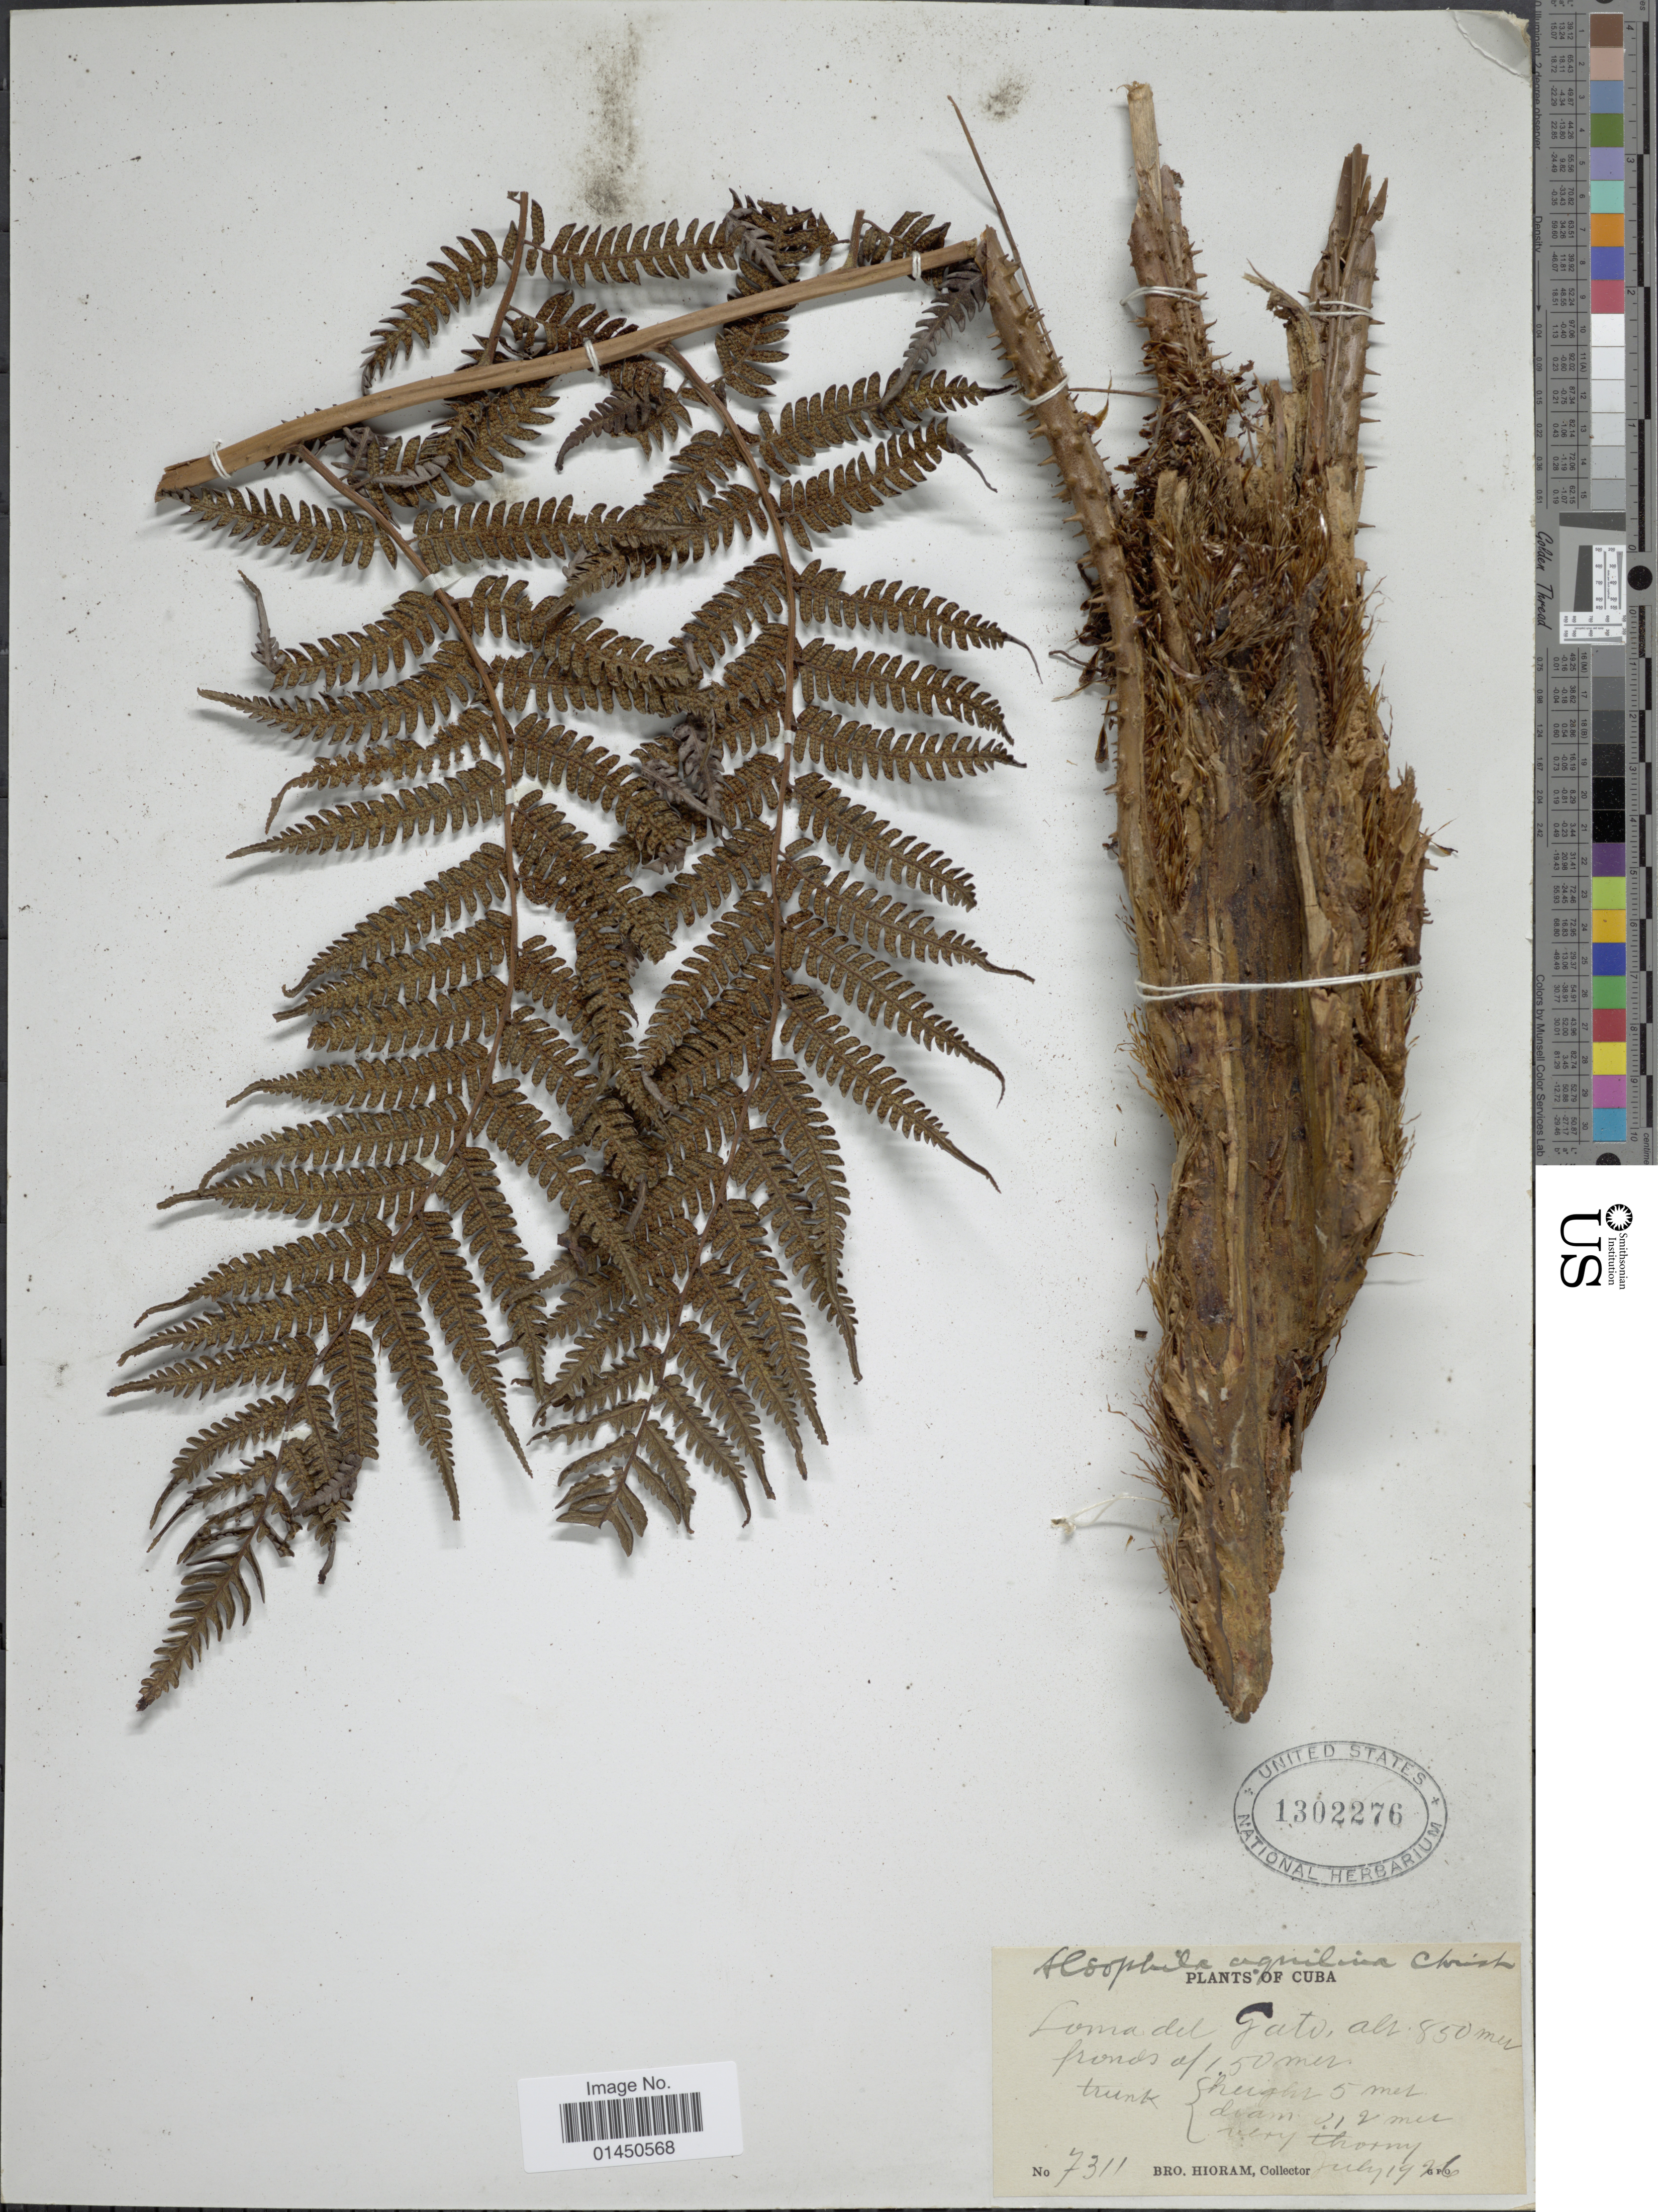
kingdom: Plantae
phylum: Tracheophyta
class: Polypodiopsida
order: Cyatheales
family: Cyatheaceae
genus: Cyathea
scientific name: Cyathea parvula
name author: (Jenman) Domin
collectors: Bro. Hioram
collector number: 7311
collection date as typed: Transcribed d/m/y: 19/7/26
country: Cuba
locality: Loma del Gato.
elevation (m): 850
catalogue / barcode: US 1302276